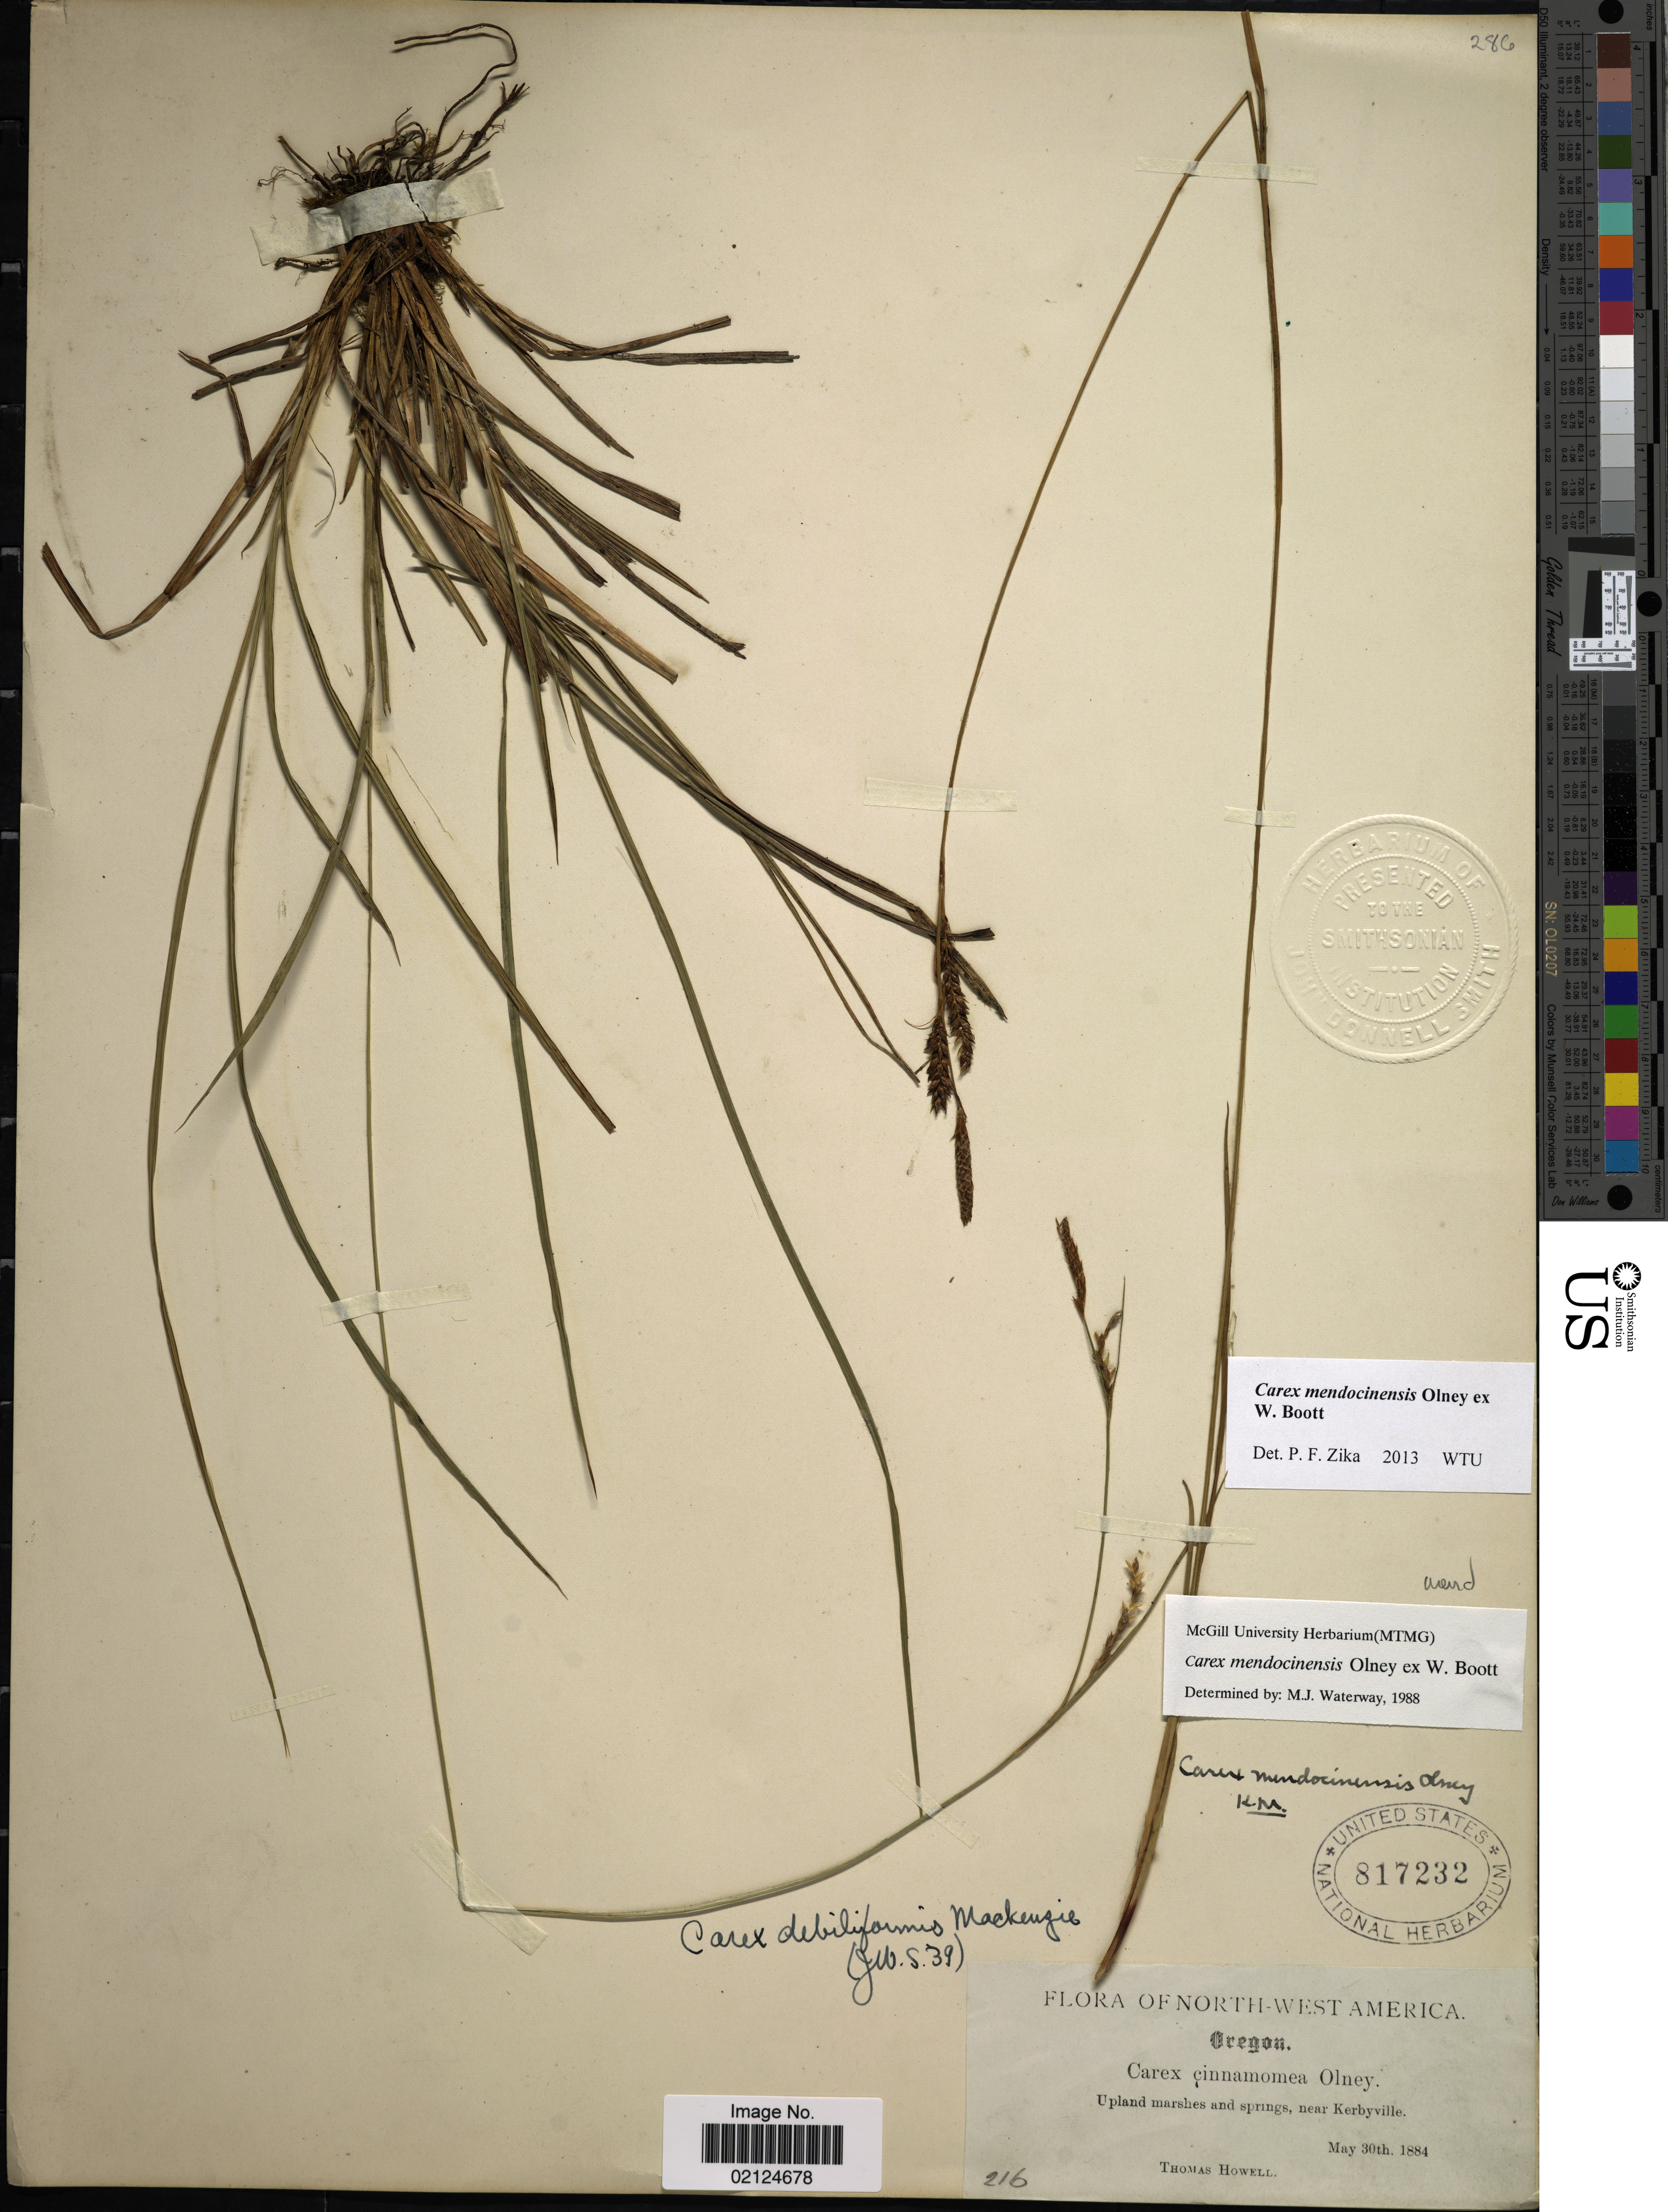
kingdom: Plantae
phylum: Tracheophyta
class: Liliopsida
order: Poales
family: Cyperaceae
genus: Carex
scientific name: Carex mendocinensis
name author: Olney ex Boott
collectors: T. Howell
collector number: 216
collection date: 1884-05-30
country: United States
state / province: Oregon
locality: North-West America, near Kerbyville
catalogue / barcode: US 817232